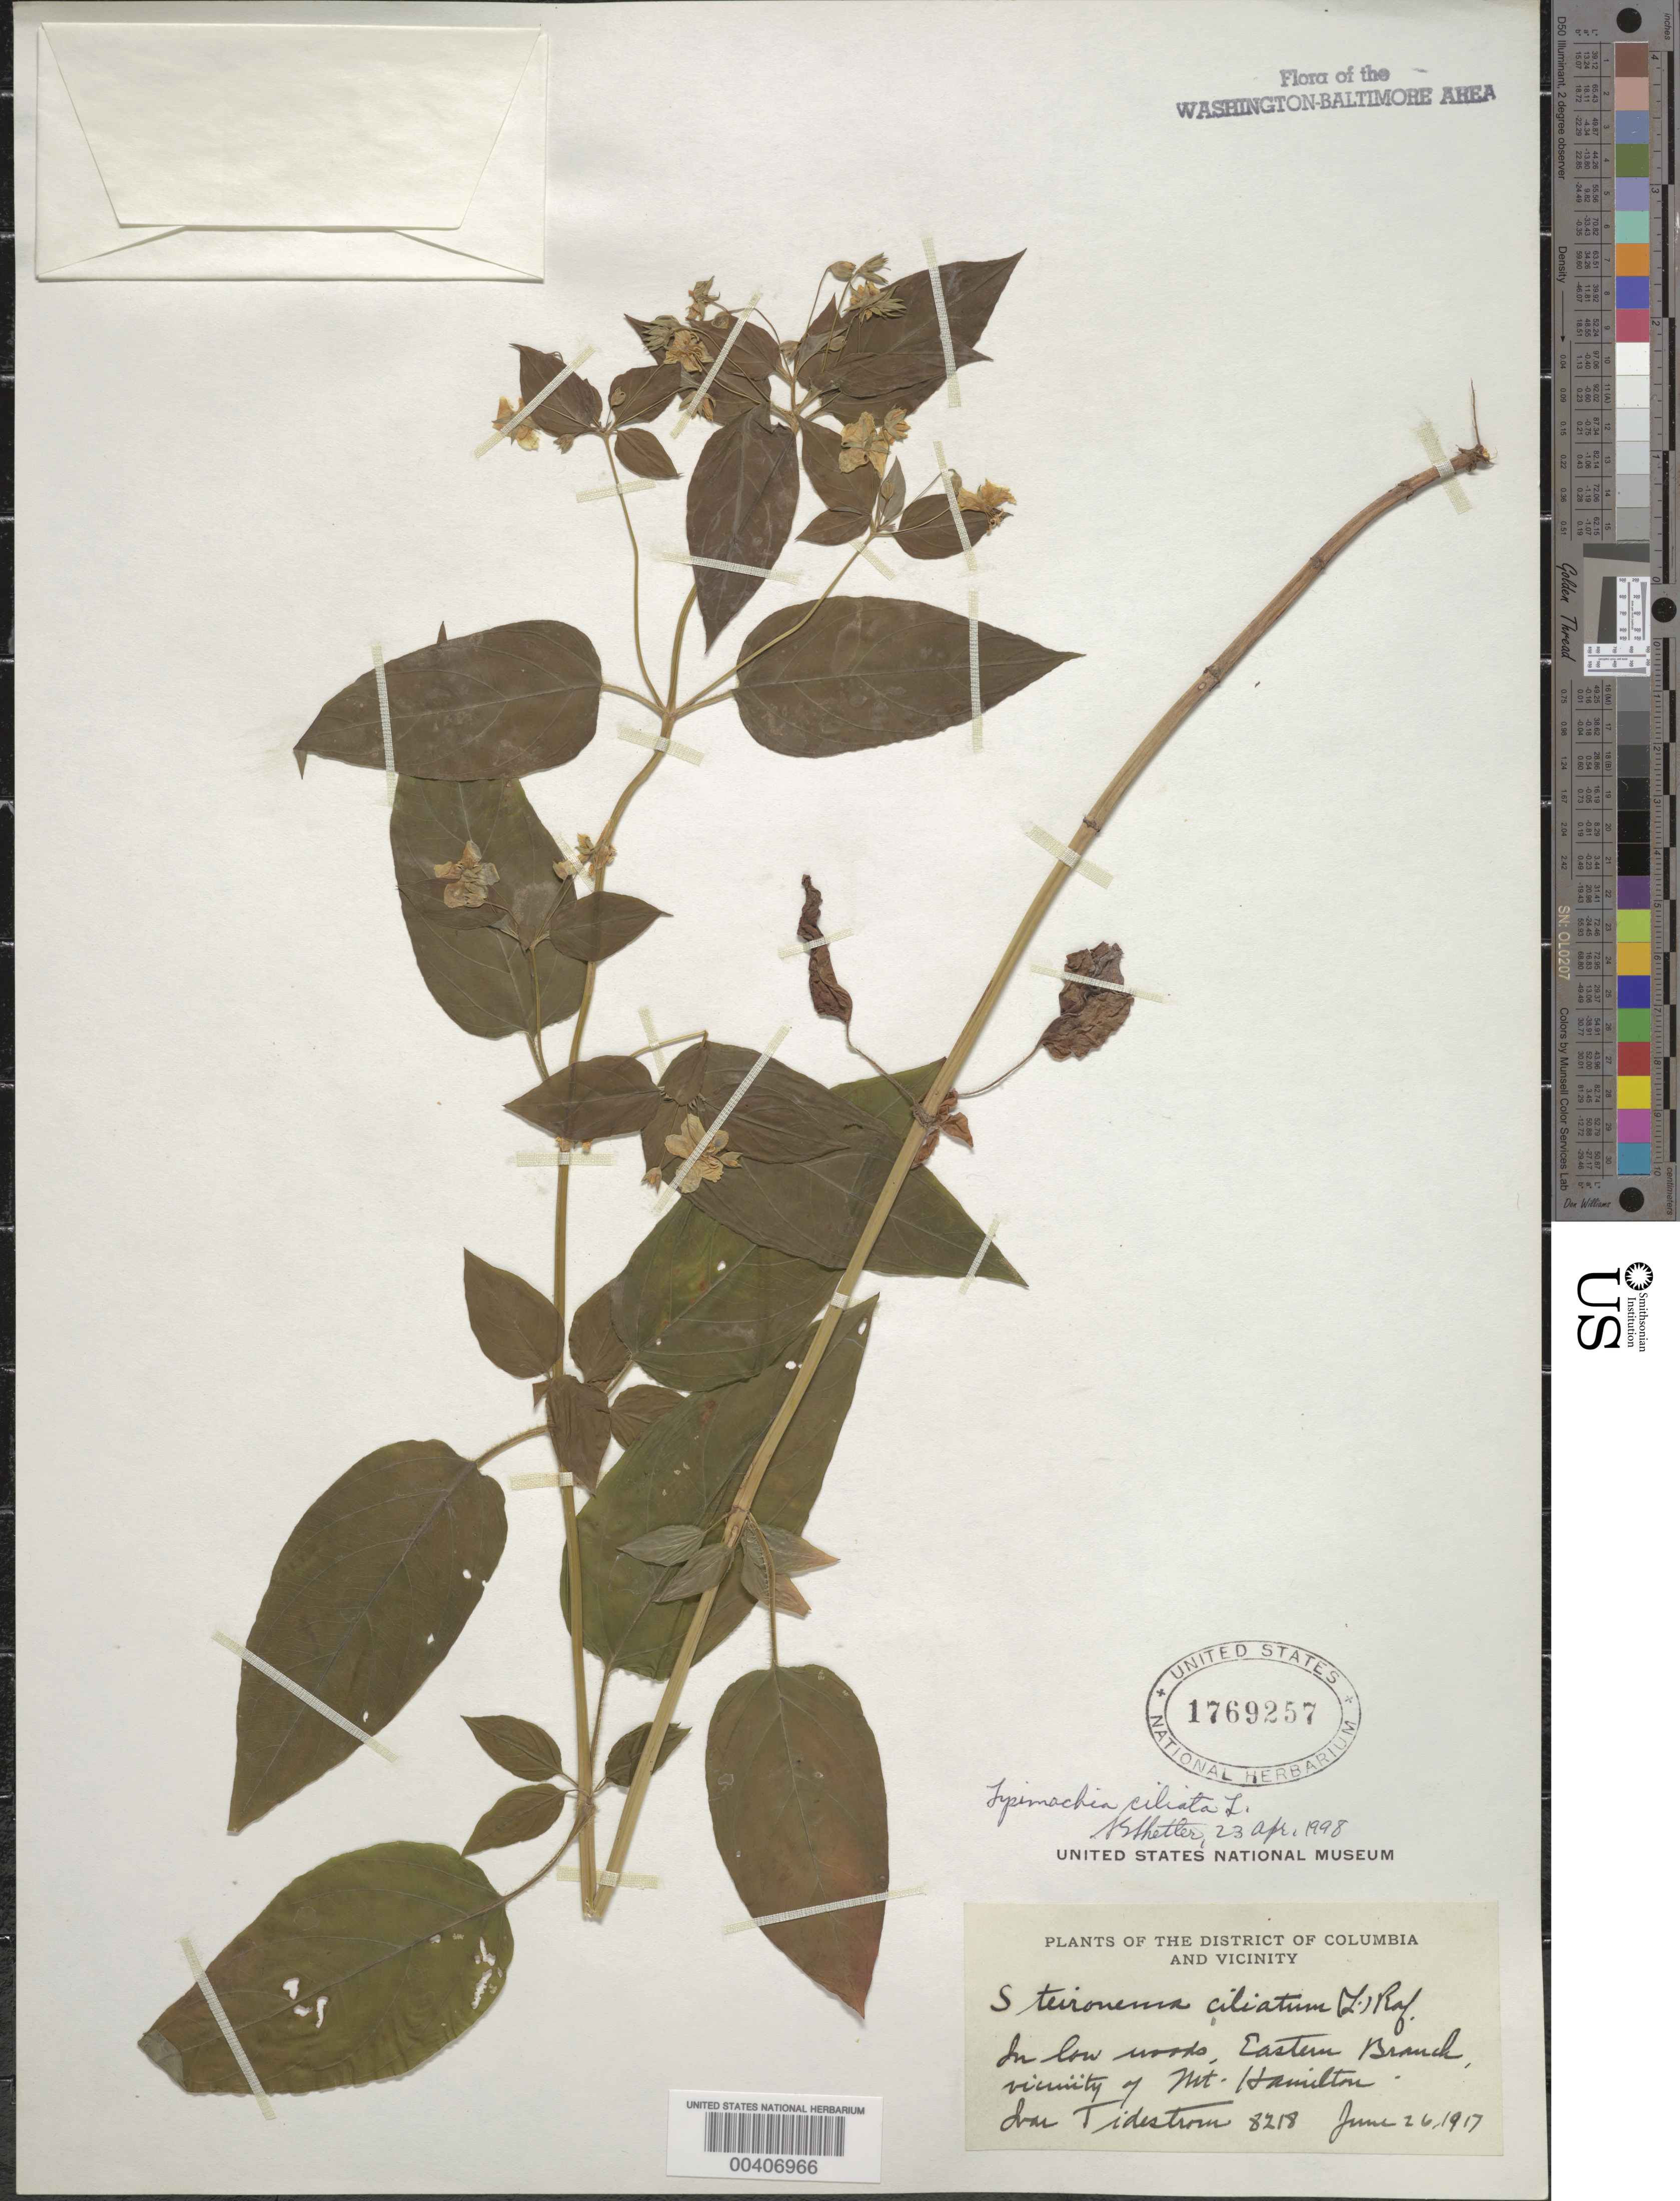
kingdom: Plantae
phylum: Tracheophyta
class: Magnoliopsida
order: Ericales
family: Primulaceae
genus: Lysimachia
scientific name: Lysimachia ciliata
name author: L.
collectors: I. F. Tidestrom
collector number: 8218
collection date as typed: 26 Jun 1917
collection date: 1917-06-26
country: United States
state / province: District of Columbia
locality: Mount Hamilton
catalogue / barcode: US 1769257